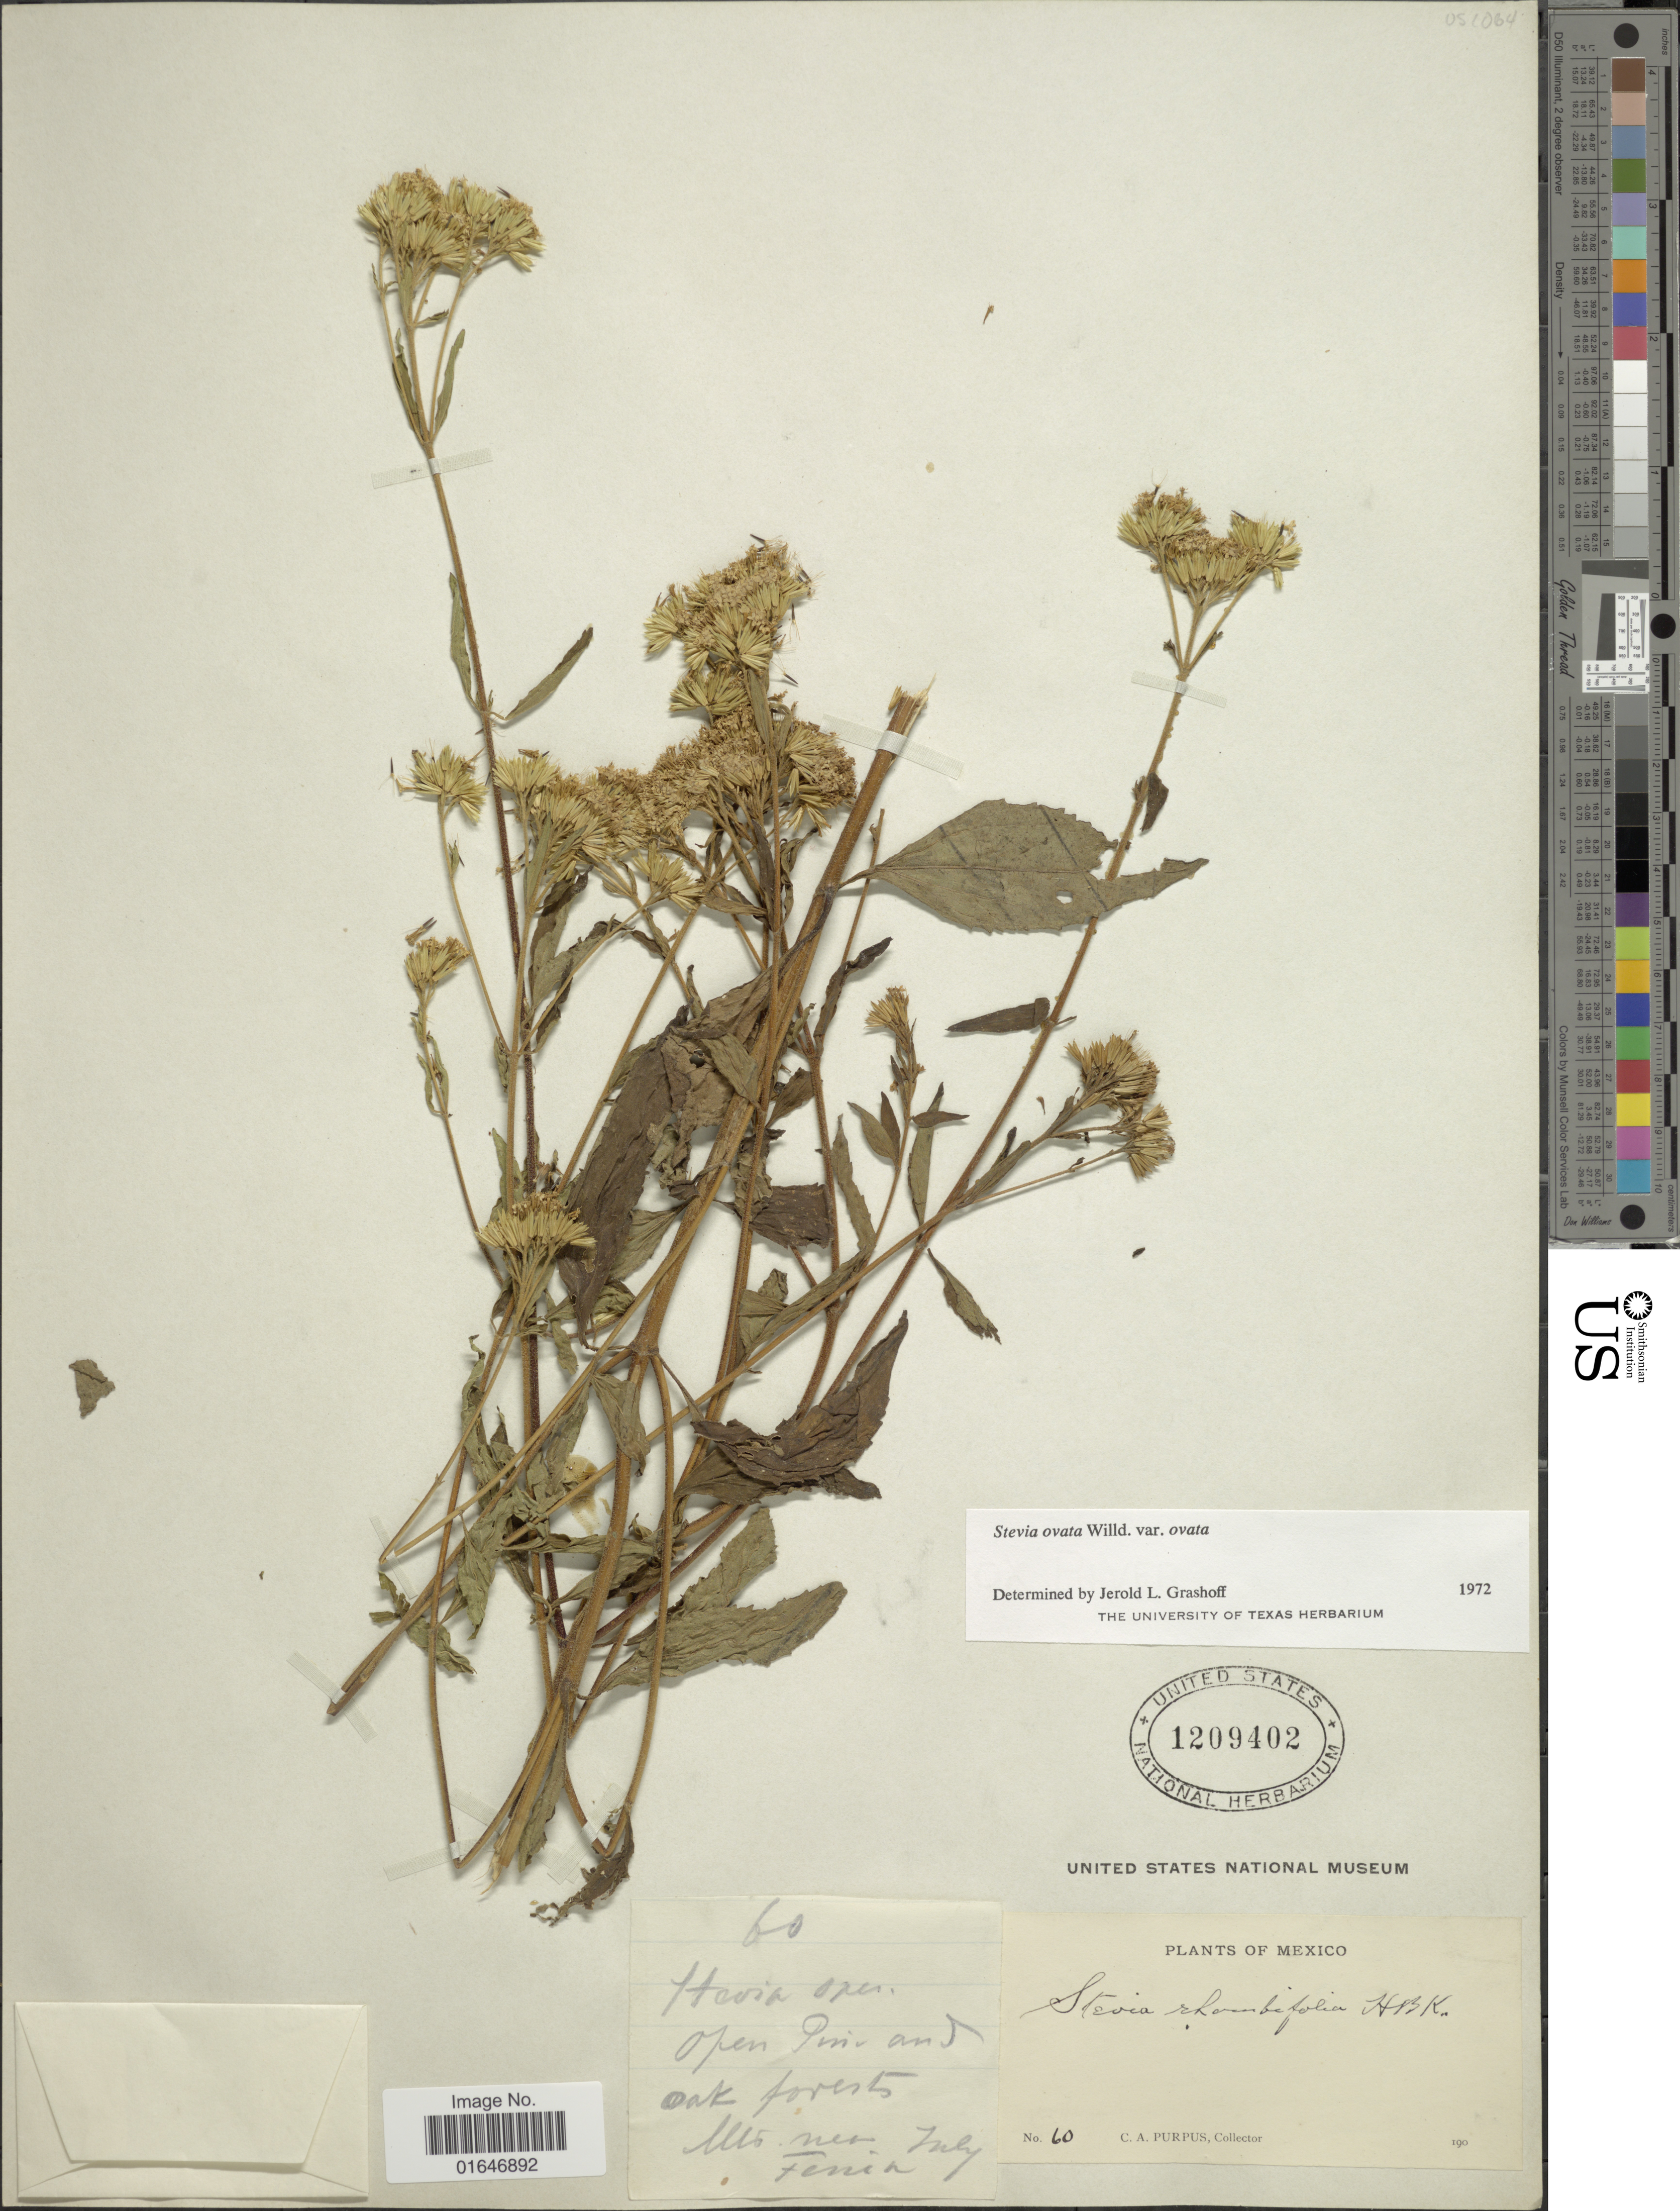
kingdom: Plantae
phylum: Tracheophyta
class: Magnoliopsida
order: Asterales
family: Asteraceae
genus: Stevia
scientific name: Stevia ovata var. ovata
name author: Willd.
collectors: C. A. Purpus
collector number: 60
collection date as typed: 190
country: Mexico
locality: Mts. near Fenix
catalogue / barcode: US 1209402